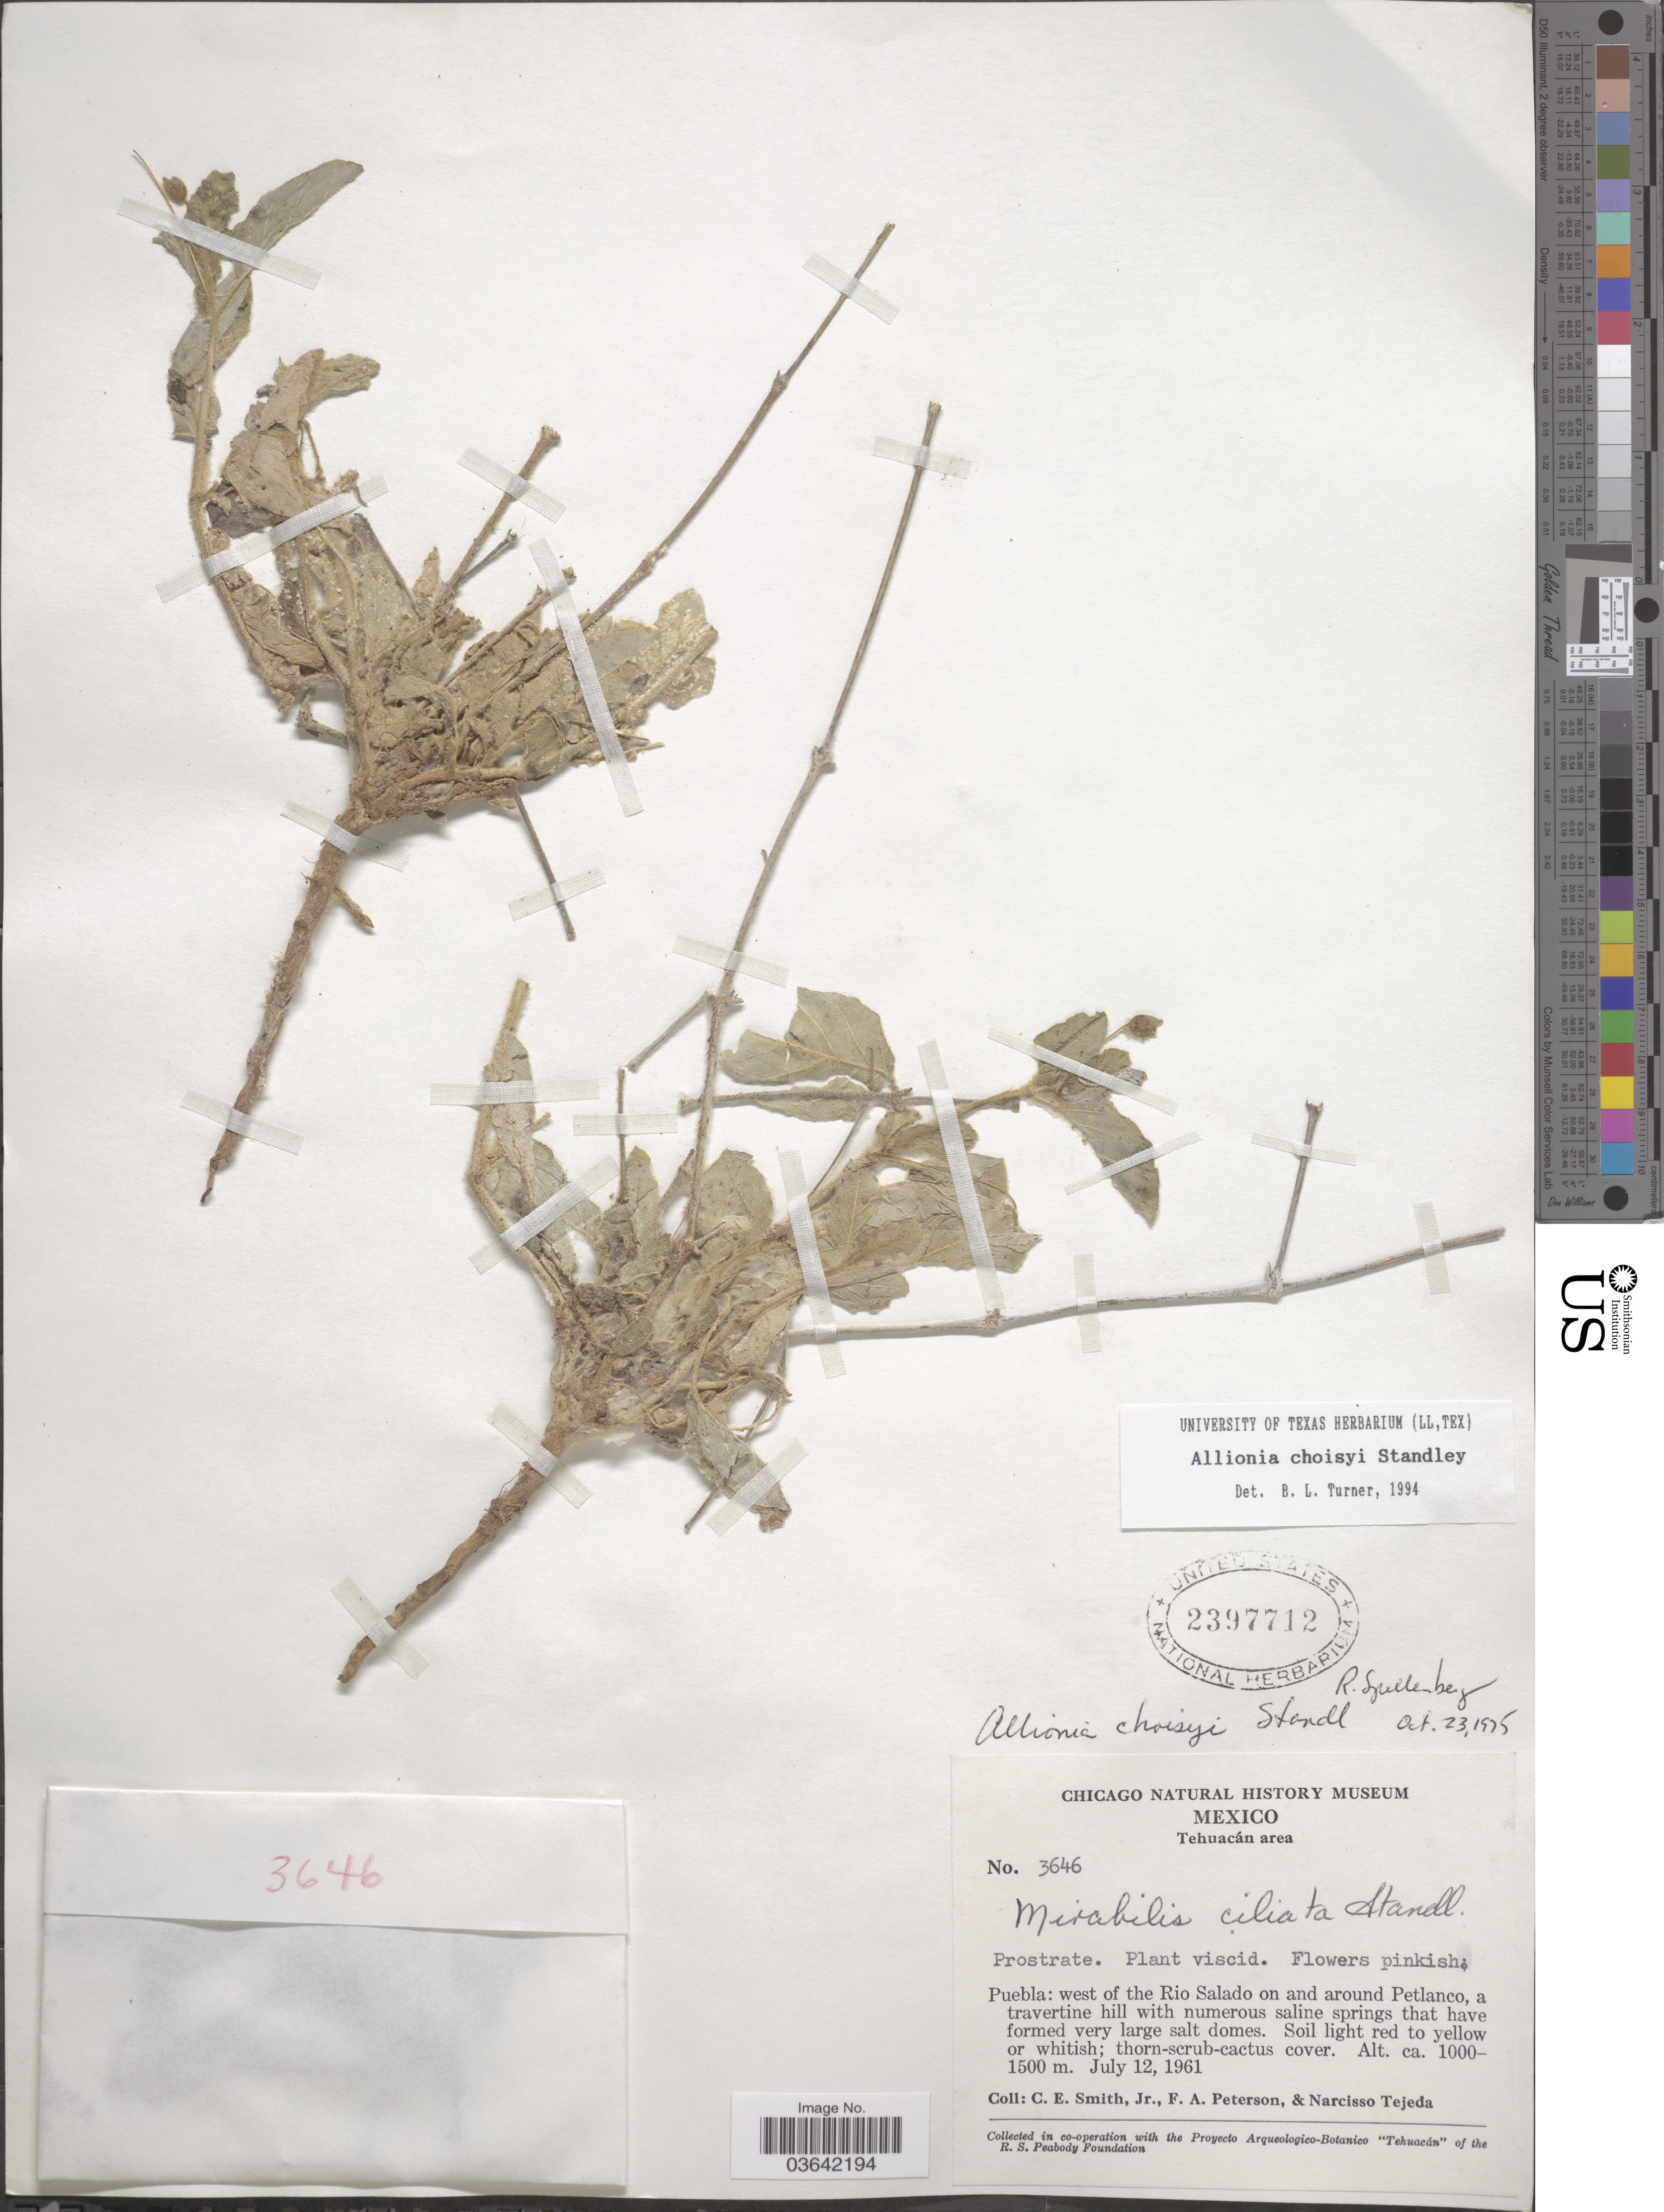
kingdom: Plantae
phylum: Tracheophyta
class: Magnoliopsida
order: Caryophyllales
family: Nyctaginaceae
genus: Allionia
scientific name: Allionia choisyi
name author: Standl.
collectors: C. E. Smith Jr., F. A. Peterson & N. Tejeda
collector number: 3646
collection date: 1961-07-12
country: Mexico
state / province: Puebla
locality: Tehuacán area. West of the Rio Salado on and around Petlanco.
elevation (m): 1000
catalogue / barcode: US 2397712